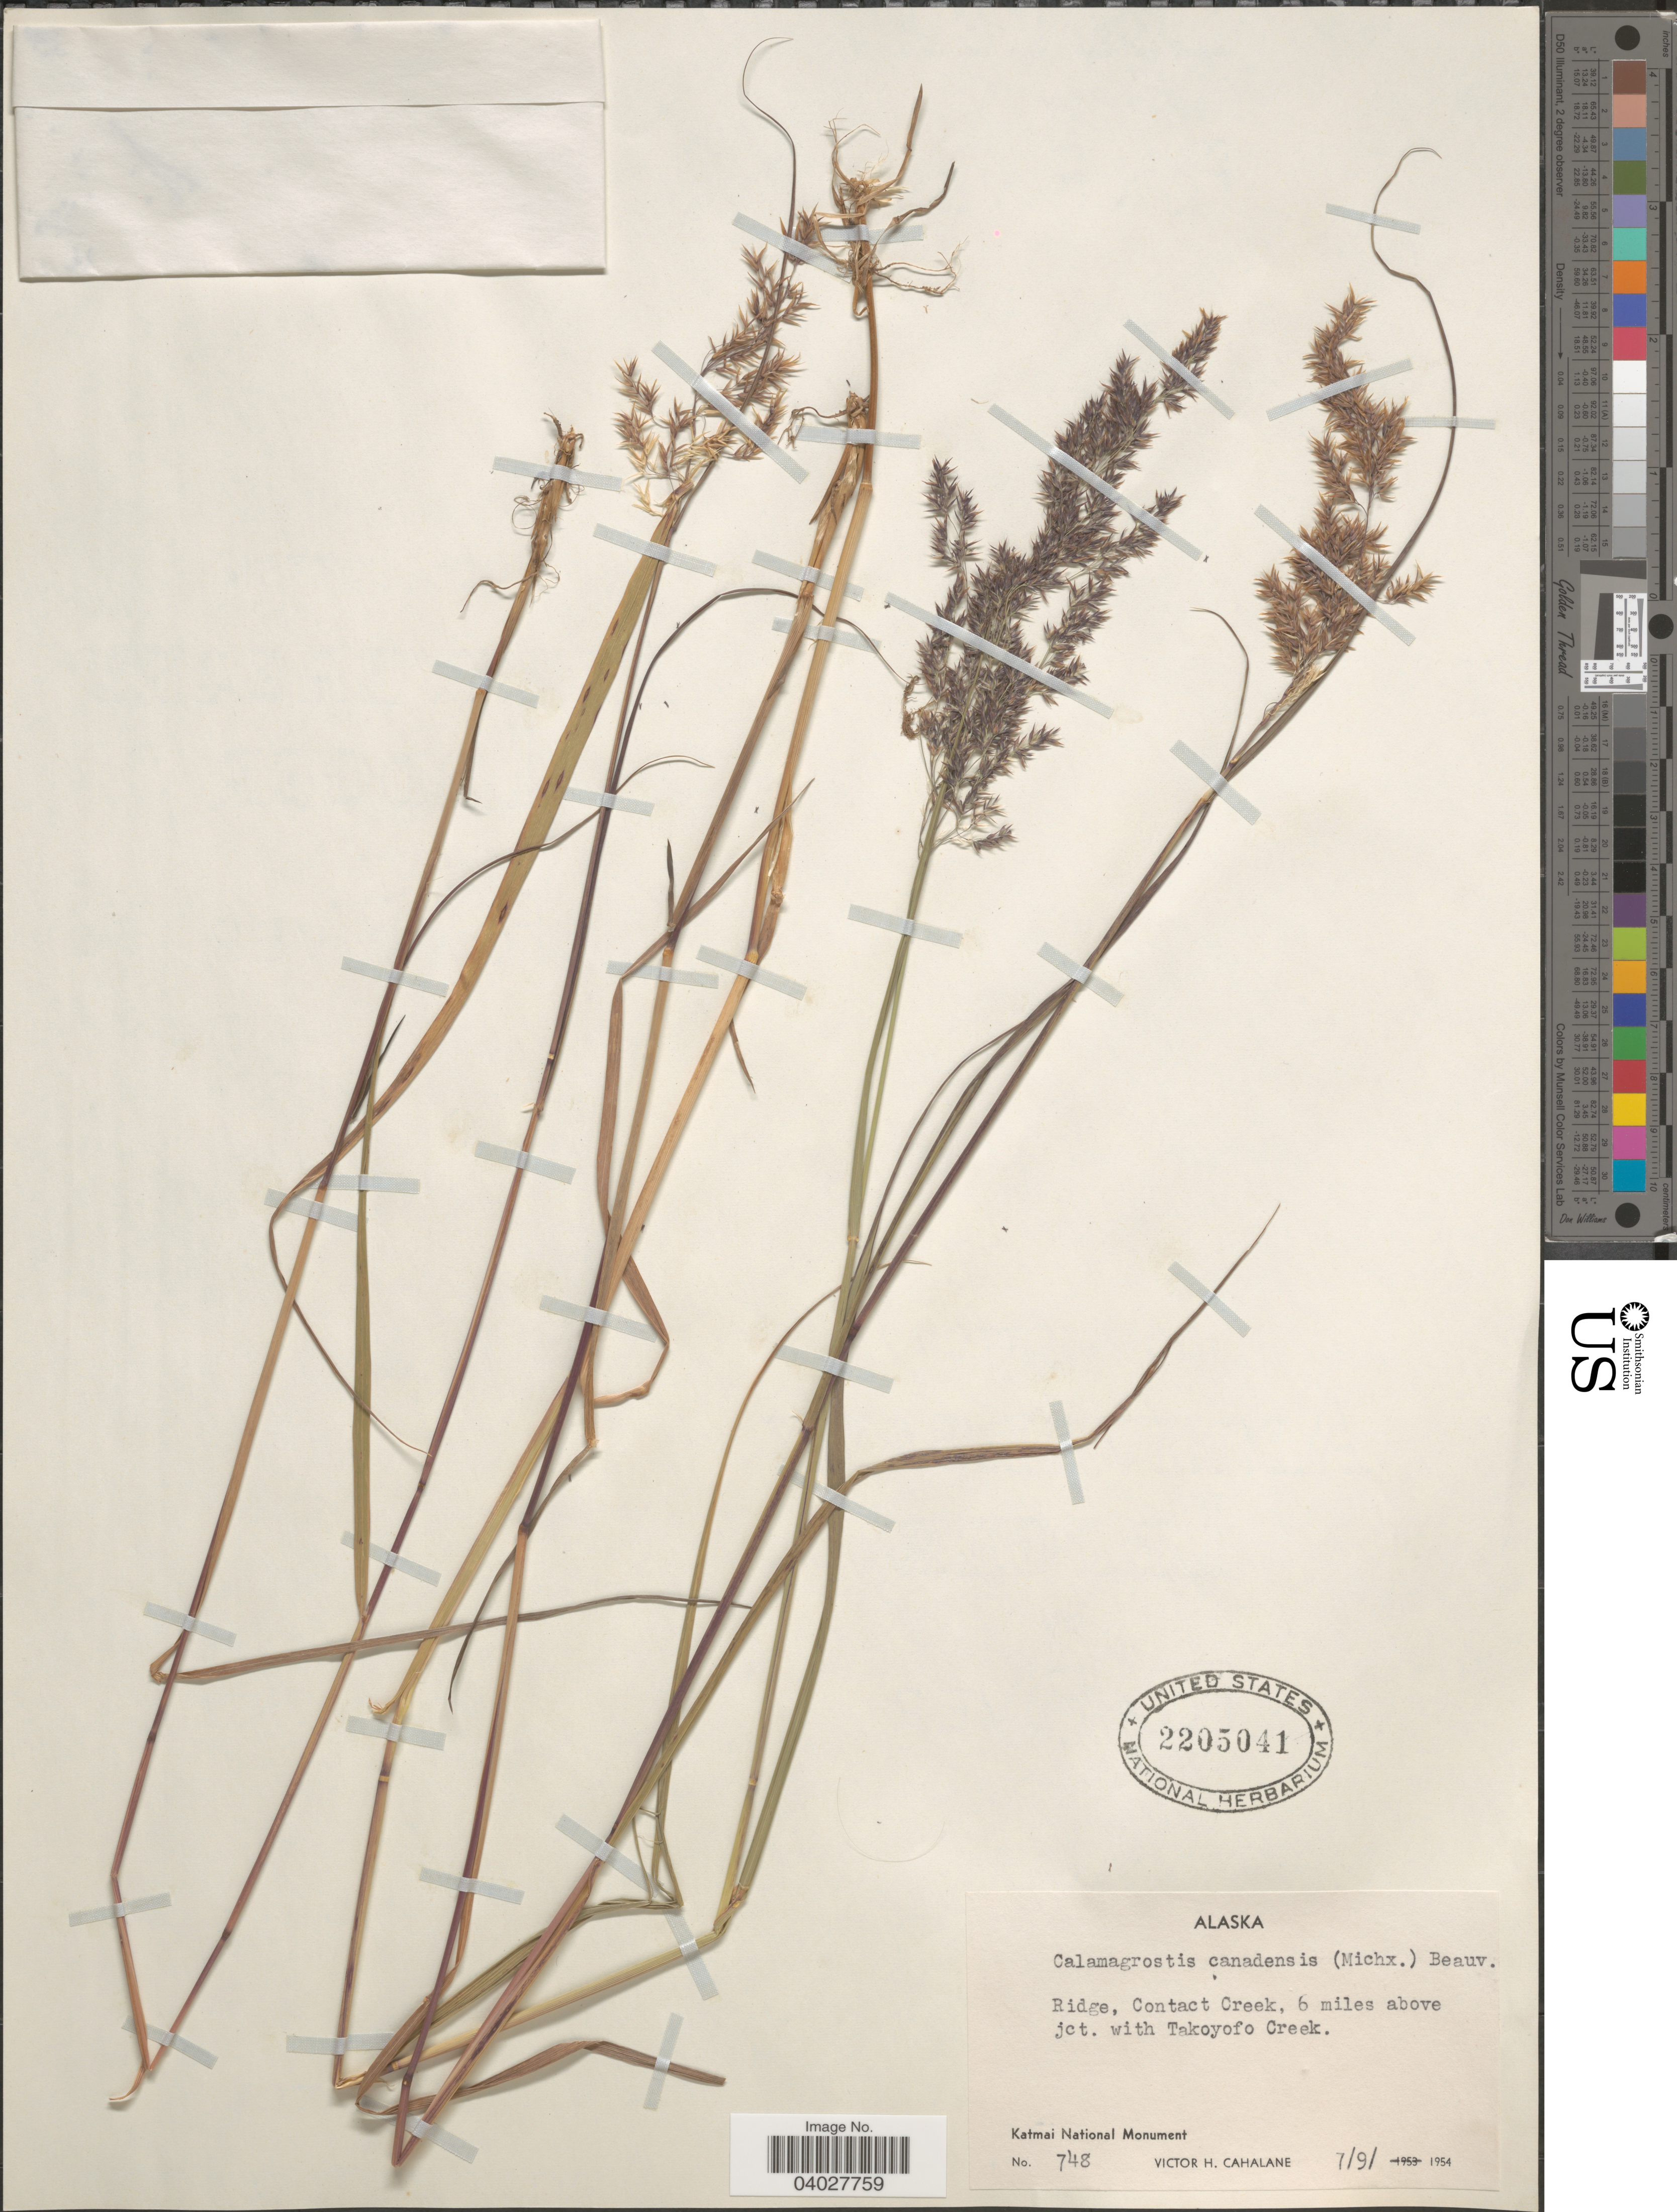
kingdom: Plantae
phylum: Tracheophyta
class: Liliopsida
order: Poales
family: Poaceae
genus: Calamagrostis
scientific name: Calamagrostis canadensis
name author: (Michx.) P. Beauv.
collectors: V. Cahalane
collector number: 748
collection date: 1954-07-09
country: United States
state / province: Alaska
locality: Ridge, Contact Creek, 6 miles above jct. with Takoyofo Creek.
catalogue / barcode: US 2205041